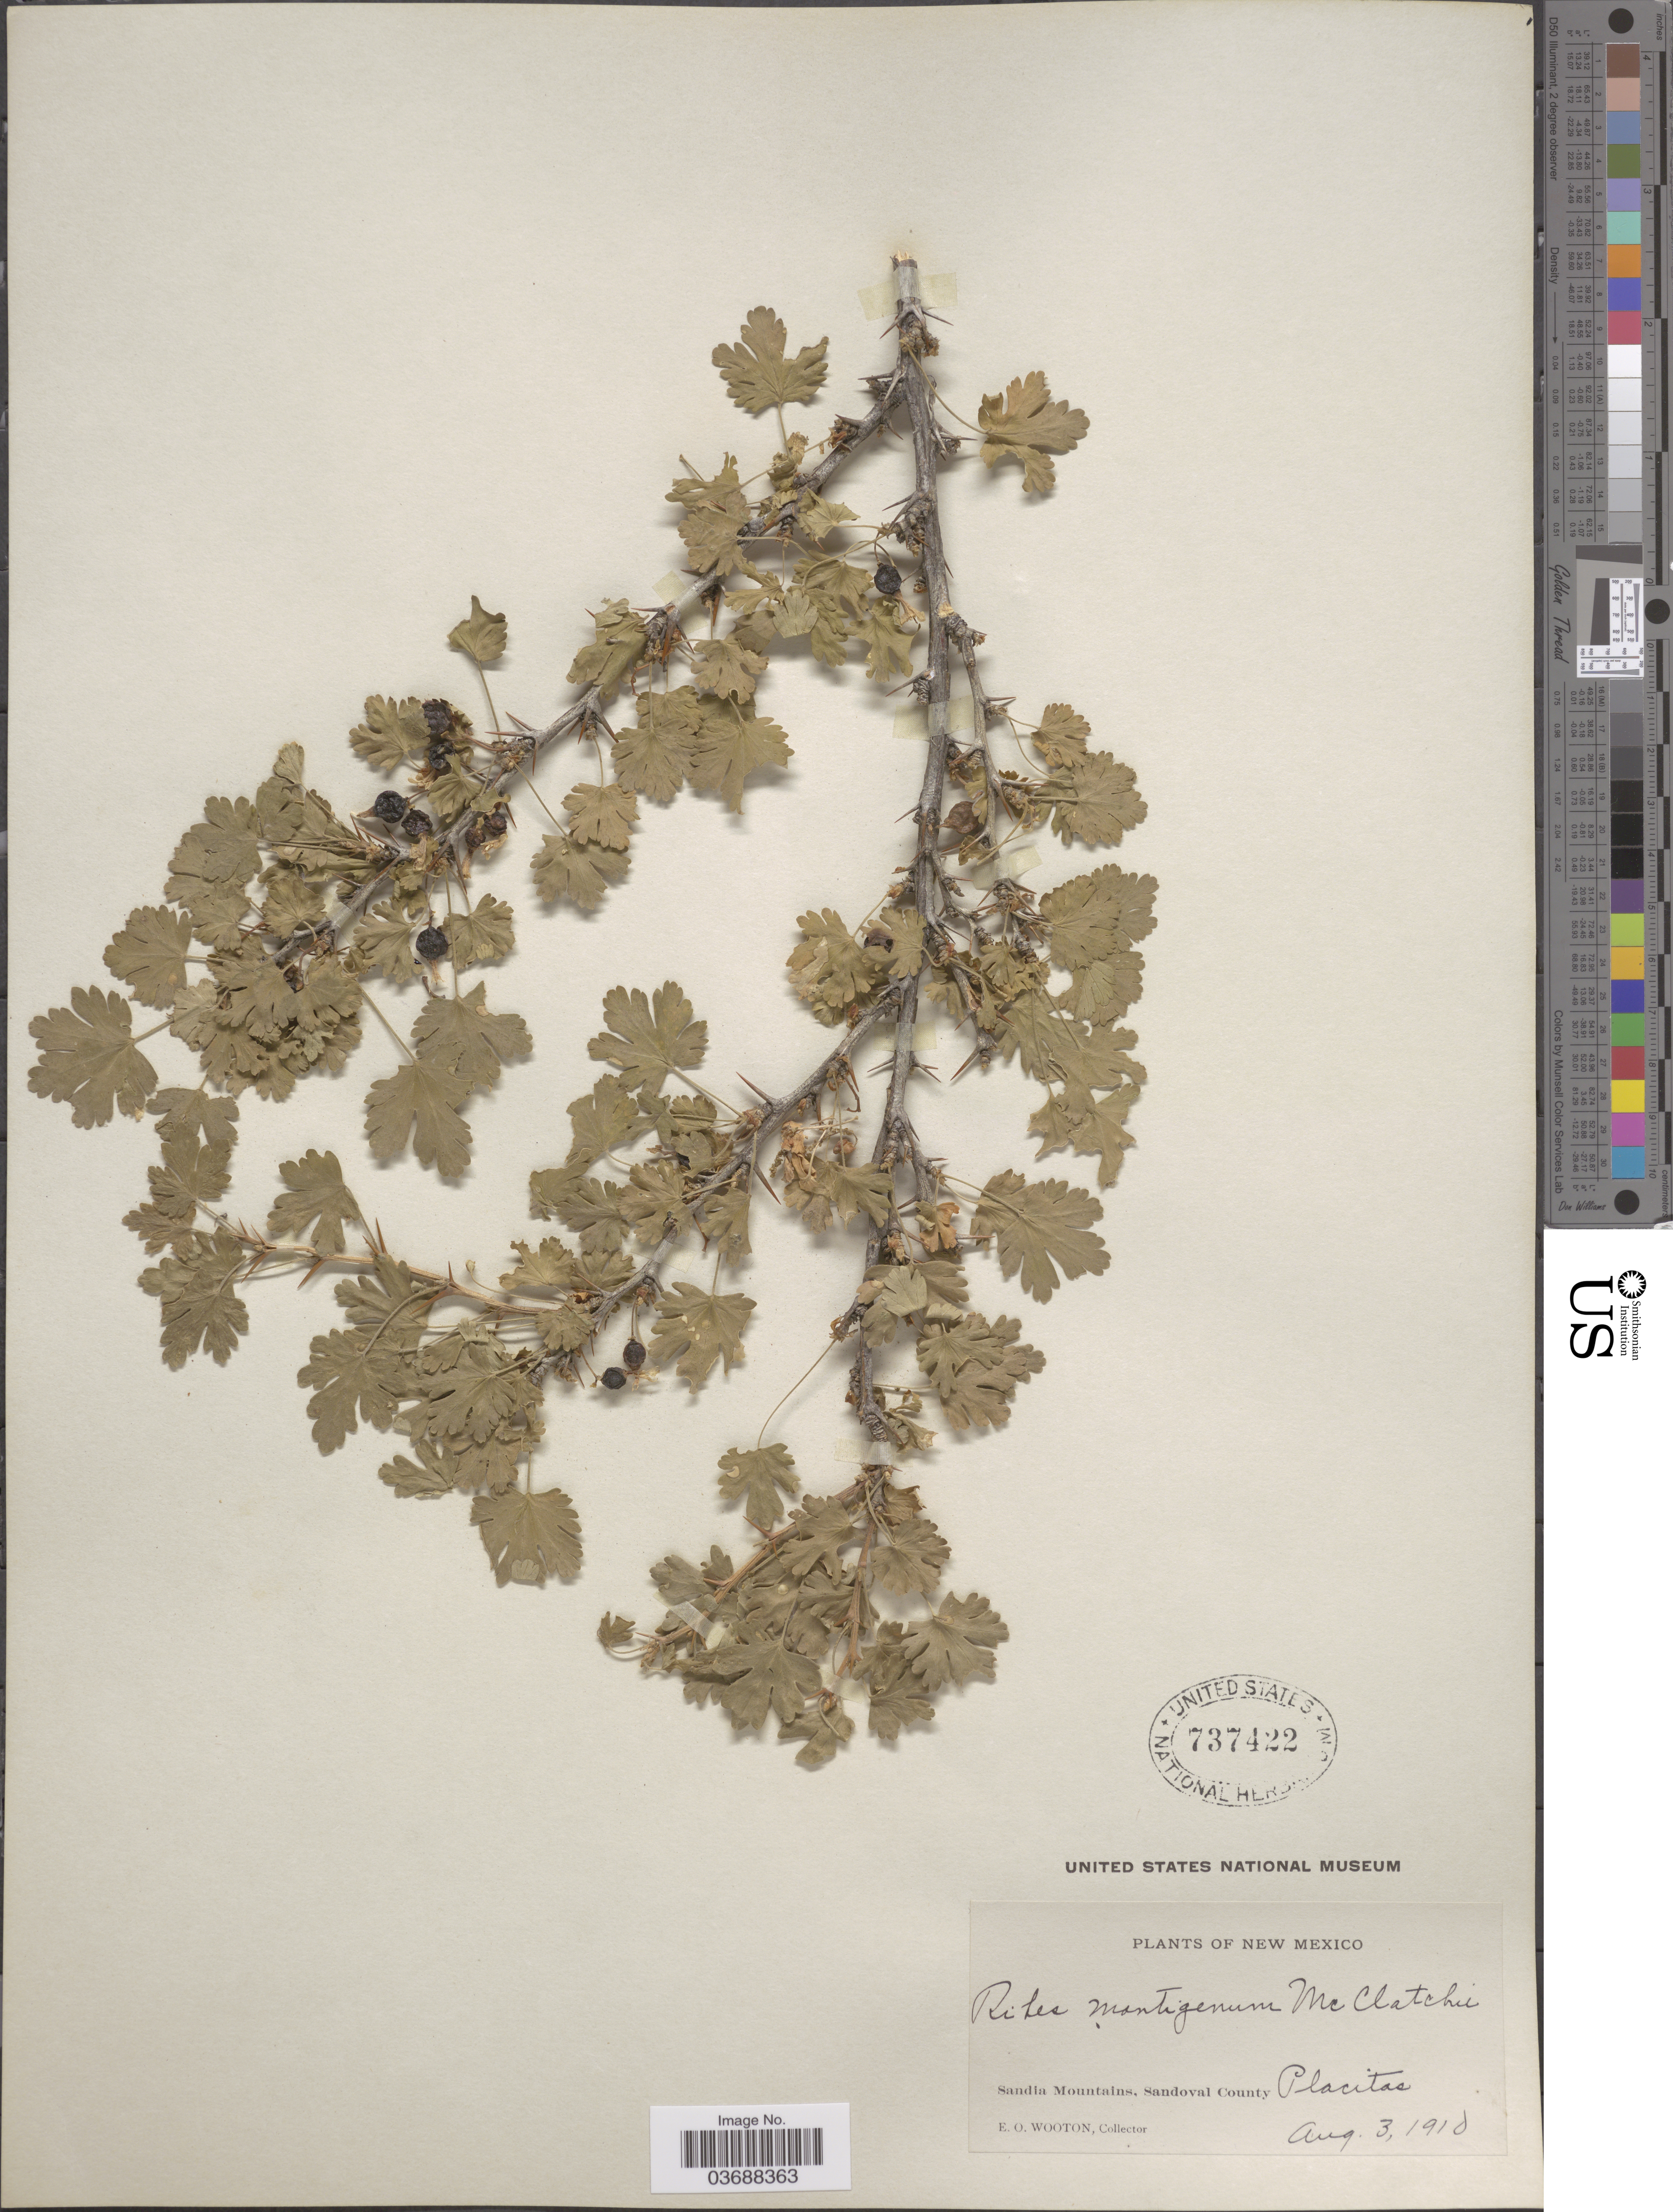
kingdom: Plantae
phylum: Tracheophyta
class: Magnoliopsida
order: Saxifragales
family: Grossulariaceae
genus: Ribes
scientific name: Ribes montigenum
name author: McClatchie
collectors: E. O. Wooton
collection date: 1910-08-03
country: United States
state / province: New Mexico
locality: Sandia Mountains, Sandoval County, Placitas.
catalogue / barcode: US 737422